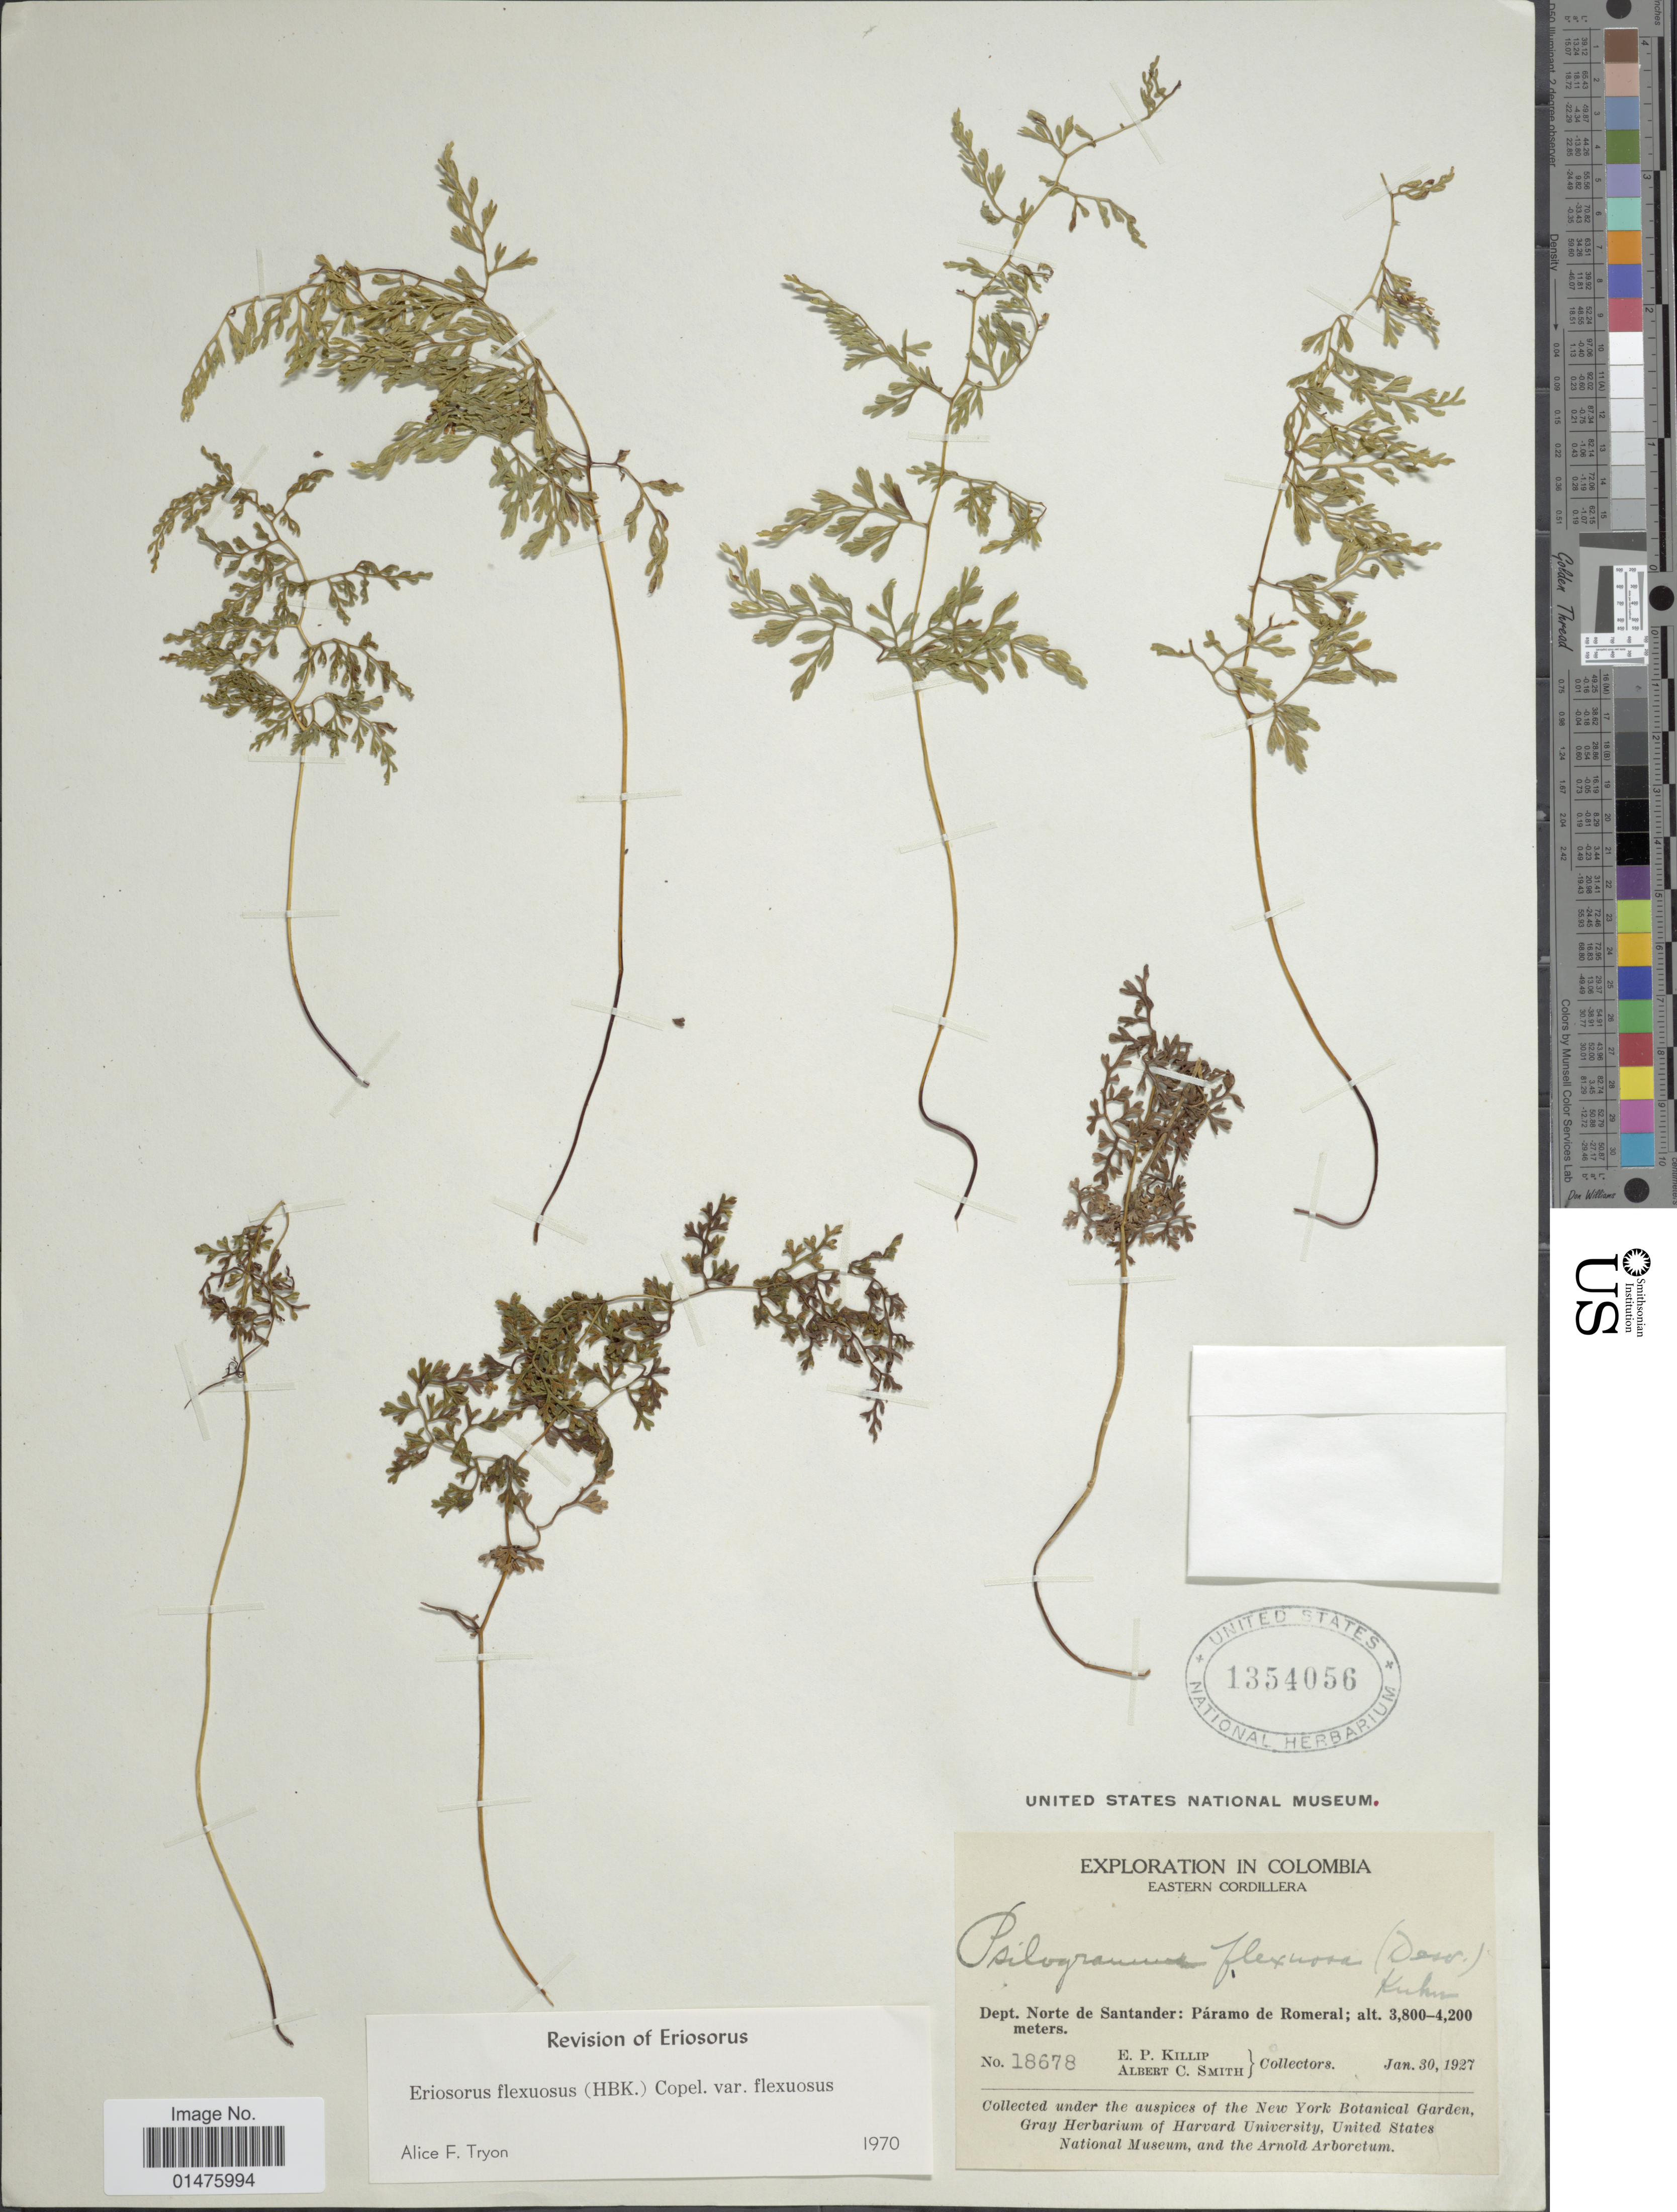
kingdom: Plantae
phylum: Tracheophyta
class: Polypodiopsida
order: Polypodiales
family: Pteridaceae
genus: Jamesonia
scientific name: Jamesonia flexuosa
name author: (Humb. & Bonpl.) Christenh.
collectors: E. P. Killip & A. C. Smith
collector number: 18678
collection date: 1927-01-30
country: Colombia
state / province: Norte de Santander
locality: Eastern Cordillera, Dept. Norte de Santander: Páramo de Romeral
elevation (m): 3800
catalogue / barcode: US 1354056